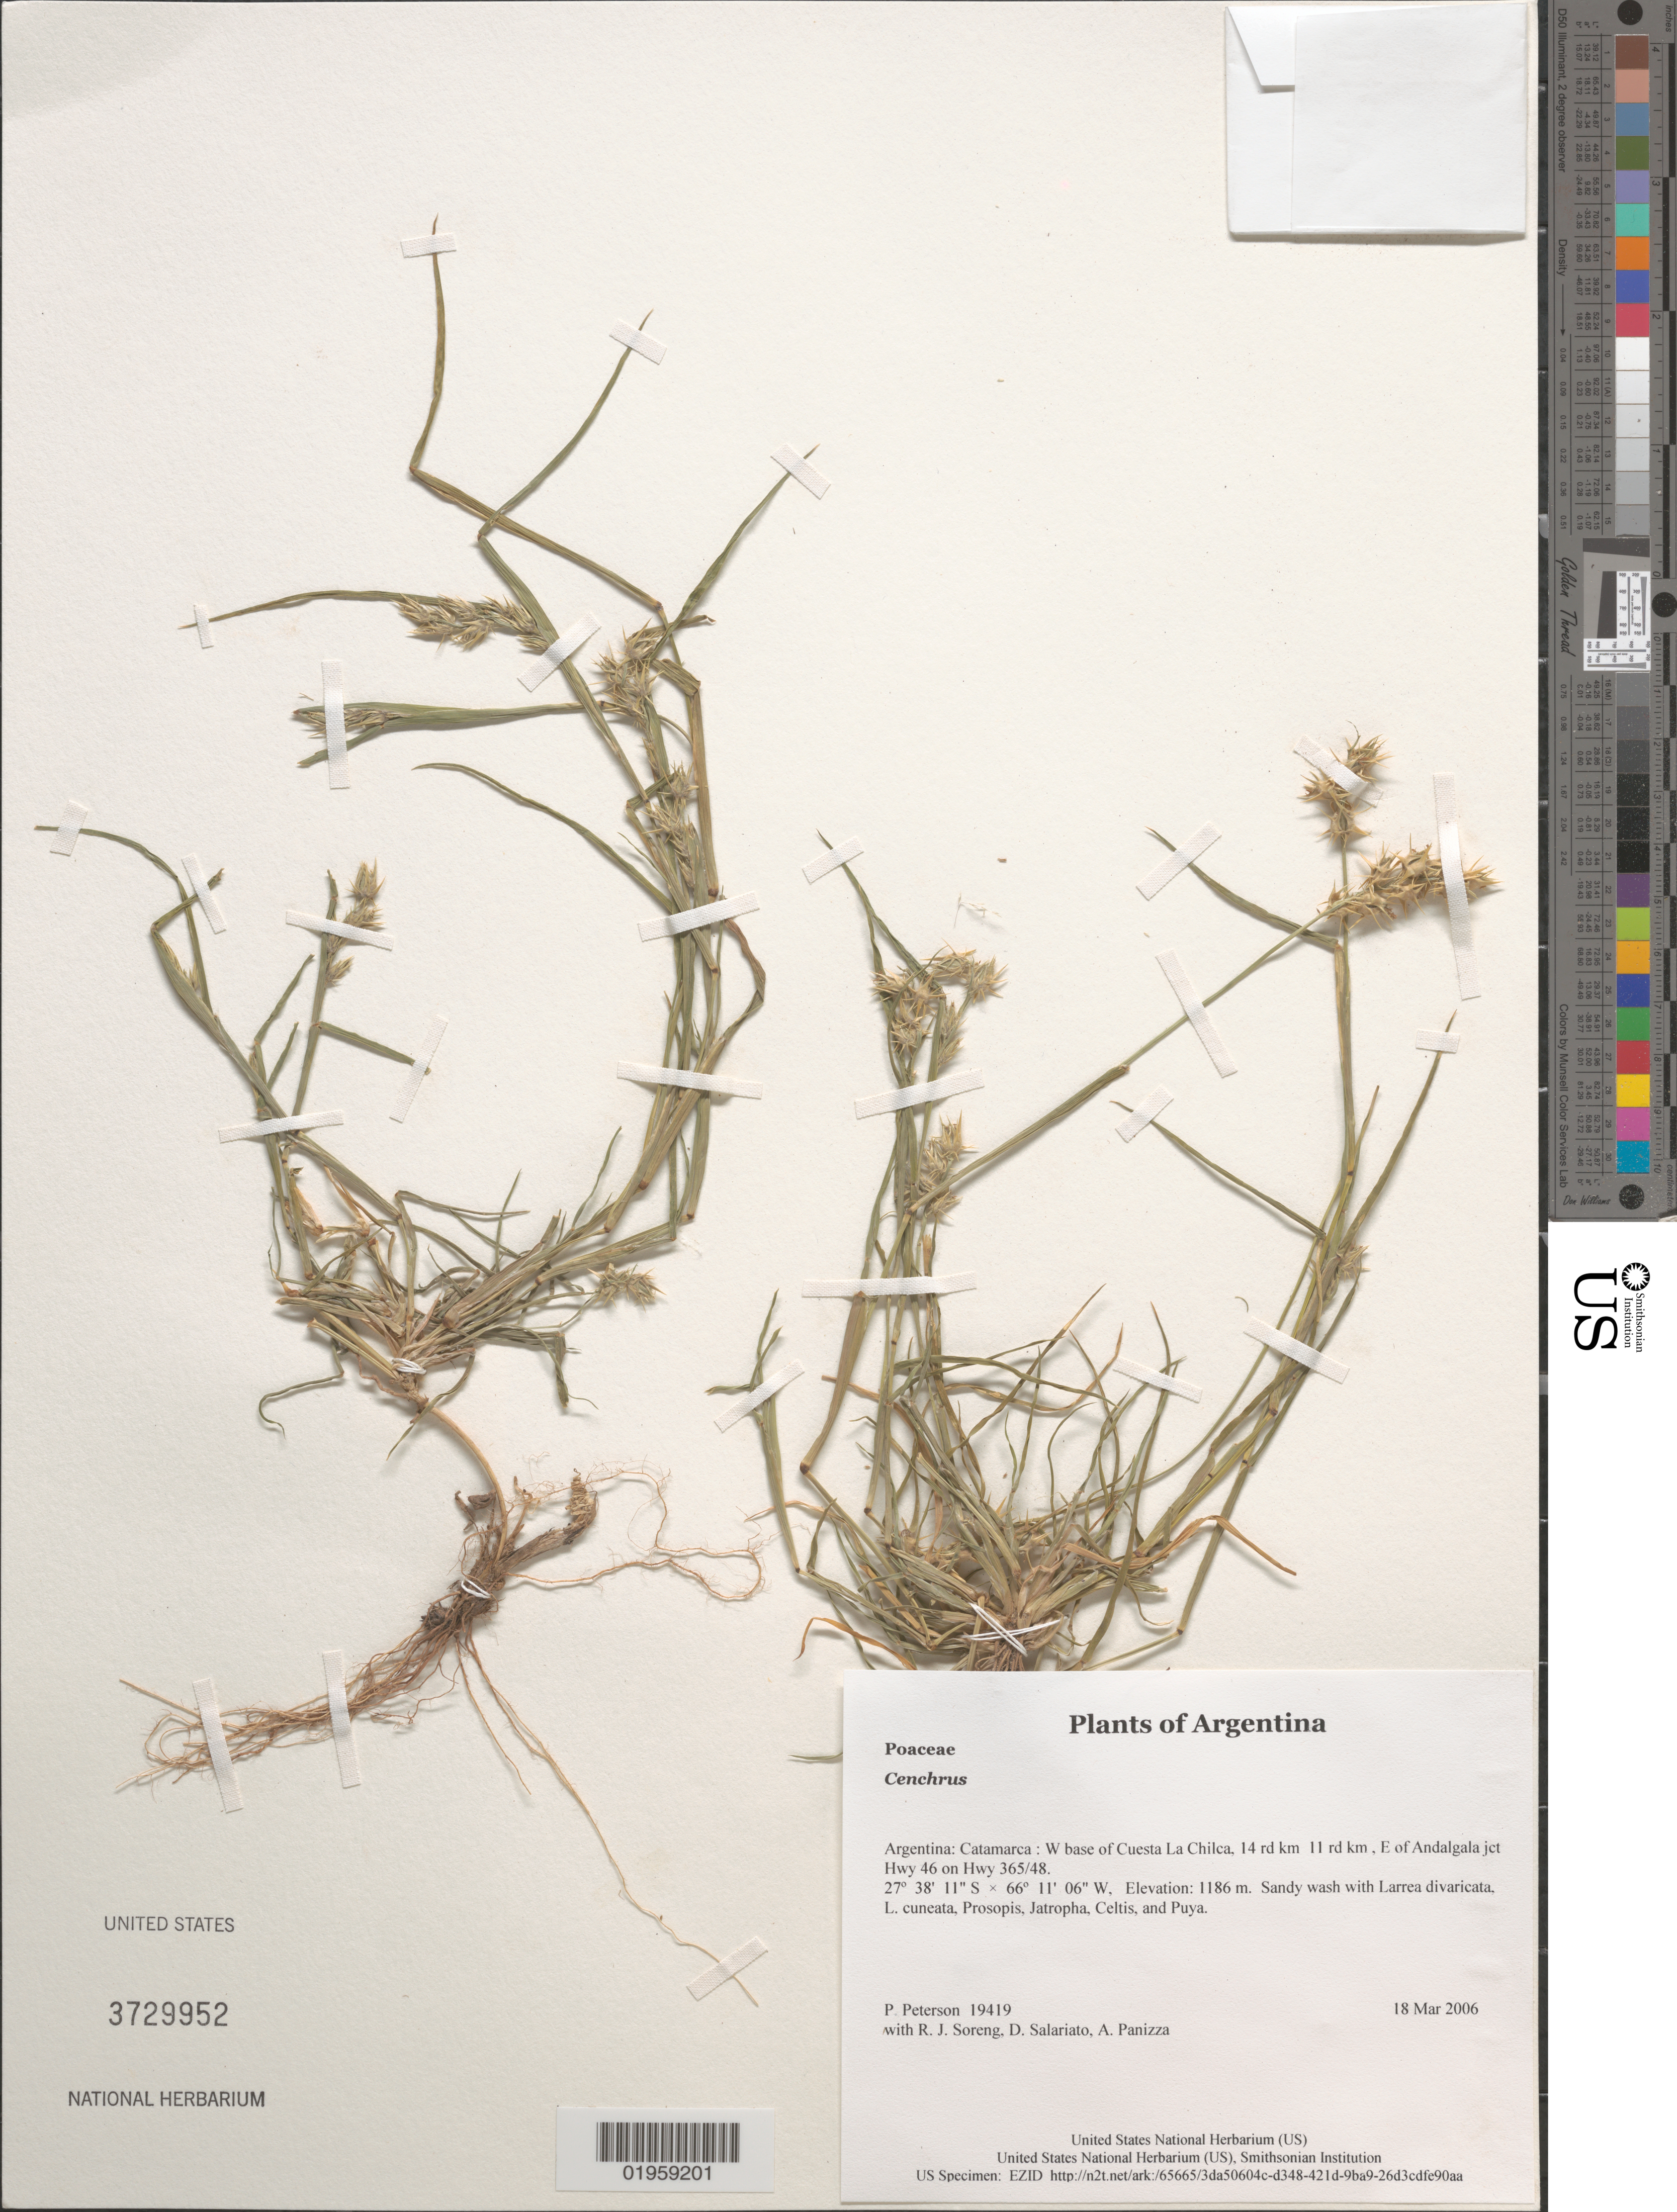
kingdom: Plantae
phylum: Tracheophyta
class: Liliopsida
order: Poales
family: Poaceae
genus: Cenchrus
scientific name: Cenchrus sp.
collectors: P. M. Peterson, R. J. Soreng, D. Salariato & A. Panizza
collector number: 19419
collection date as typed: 18 Mar 2006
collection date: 2006-03-18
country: Argentina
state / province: Catamarca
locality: W base of Cuesta La Chilca, 14 rd km 11 rd km , E of Andalgala jct Hwy 46 on Hwy 365/48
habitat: Sandy wash with Larrea divaricata, L. cuneata, Prosopis, Jatropha, Celtis, and Puya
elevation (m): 1186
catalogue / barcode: US 3729952